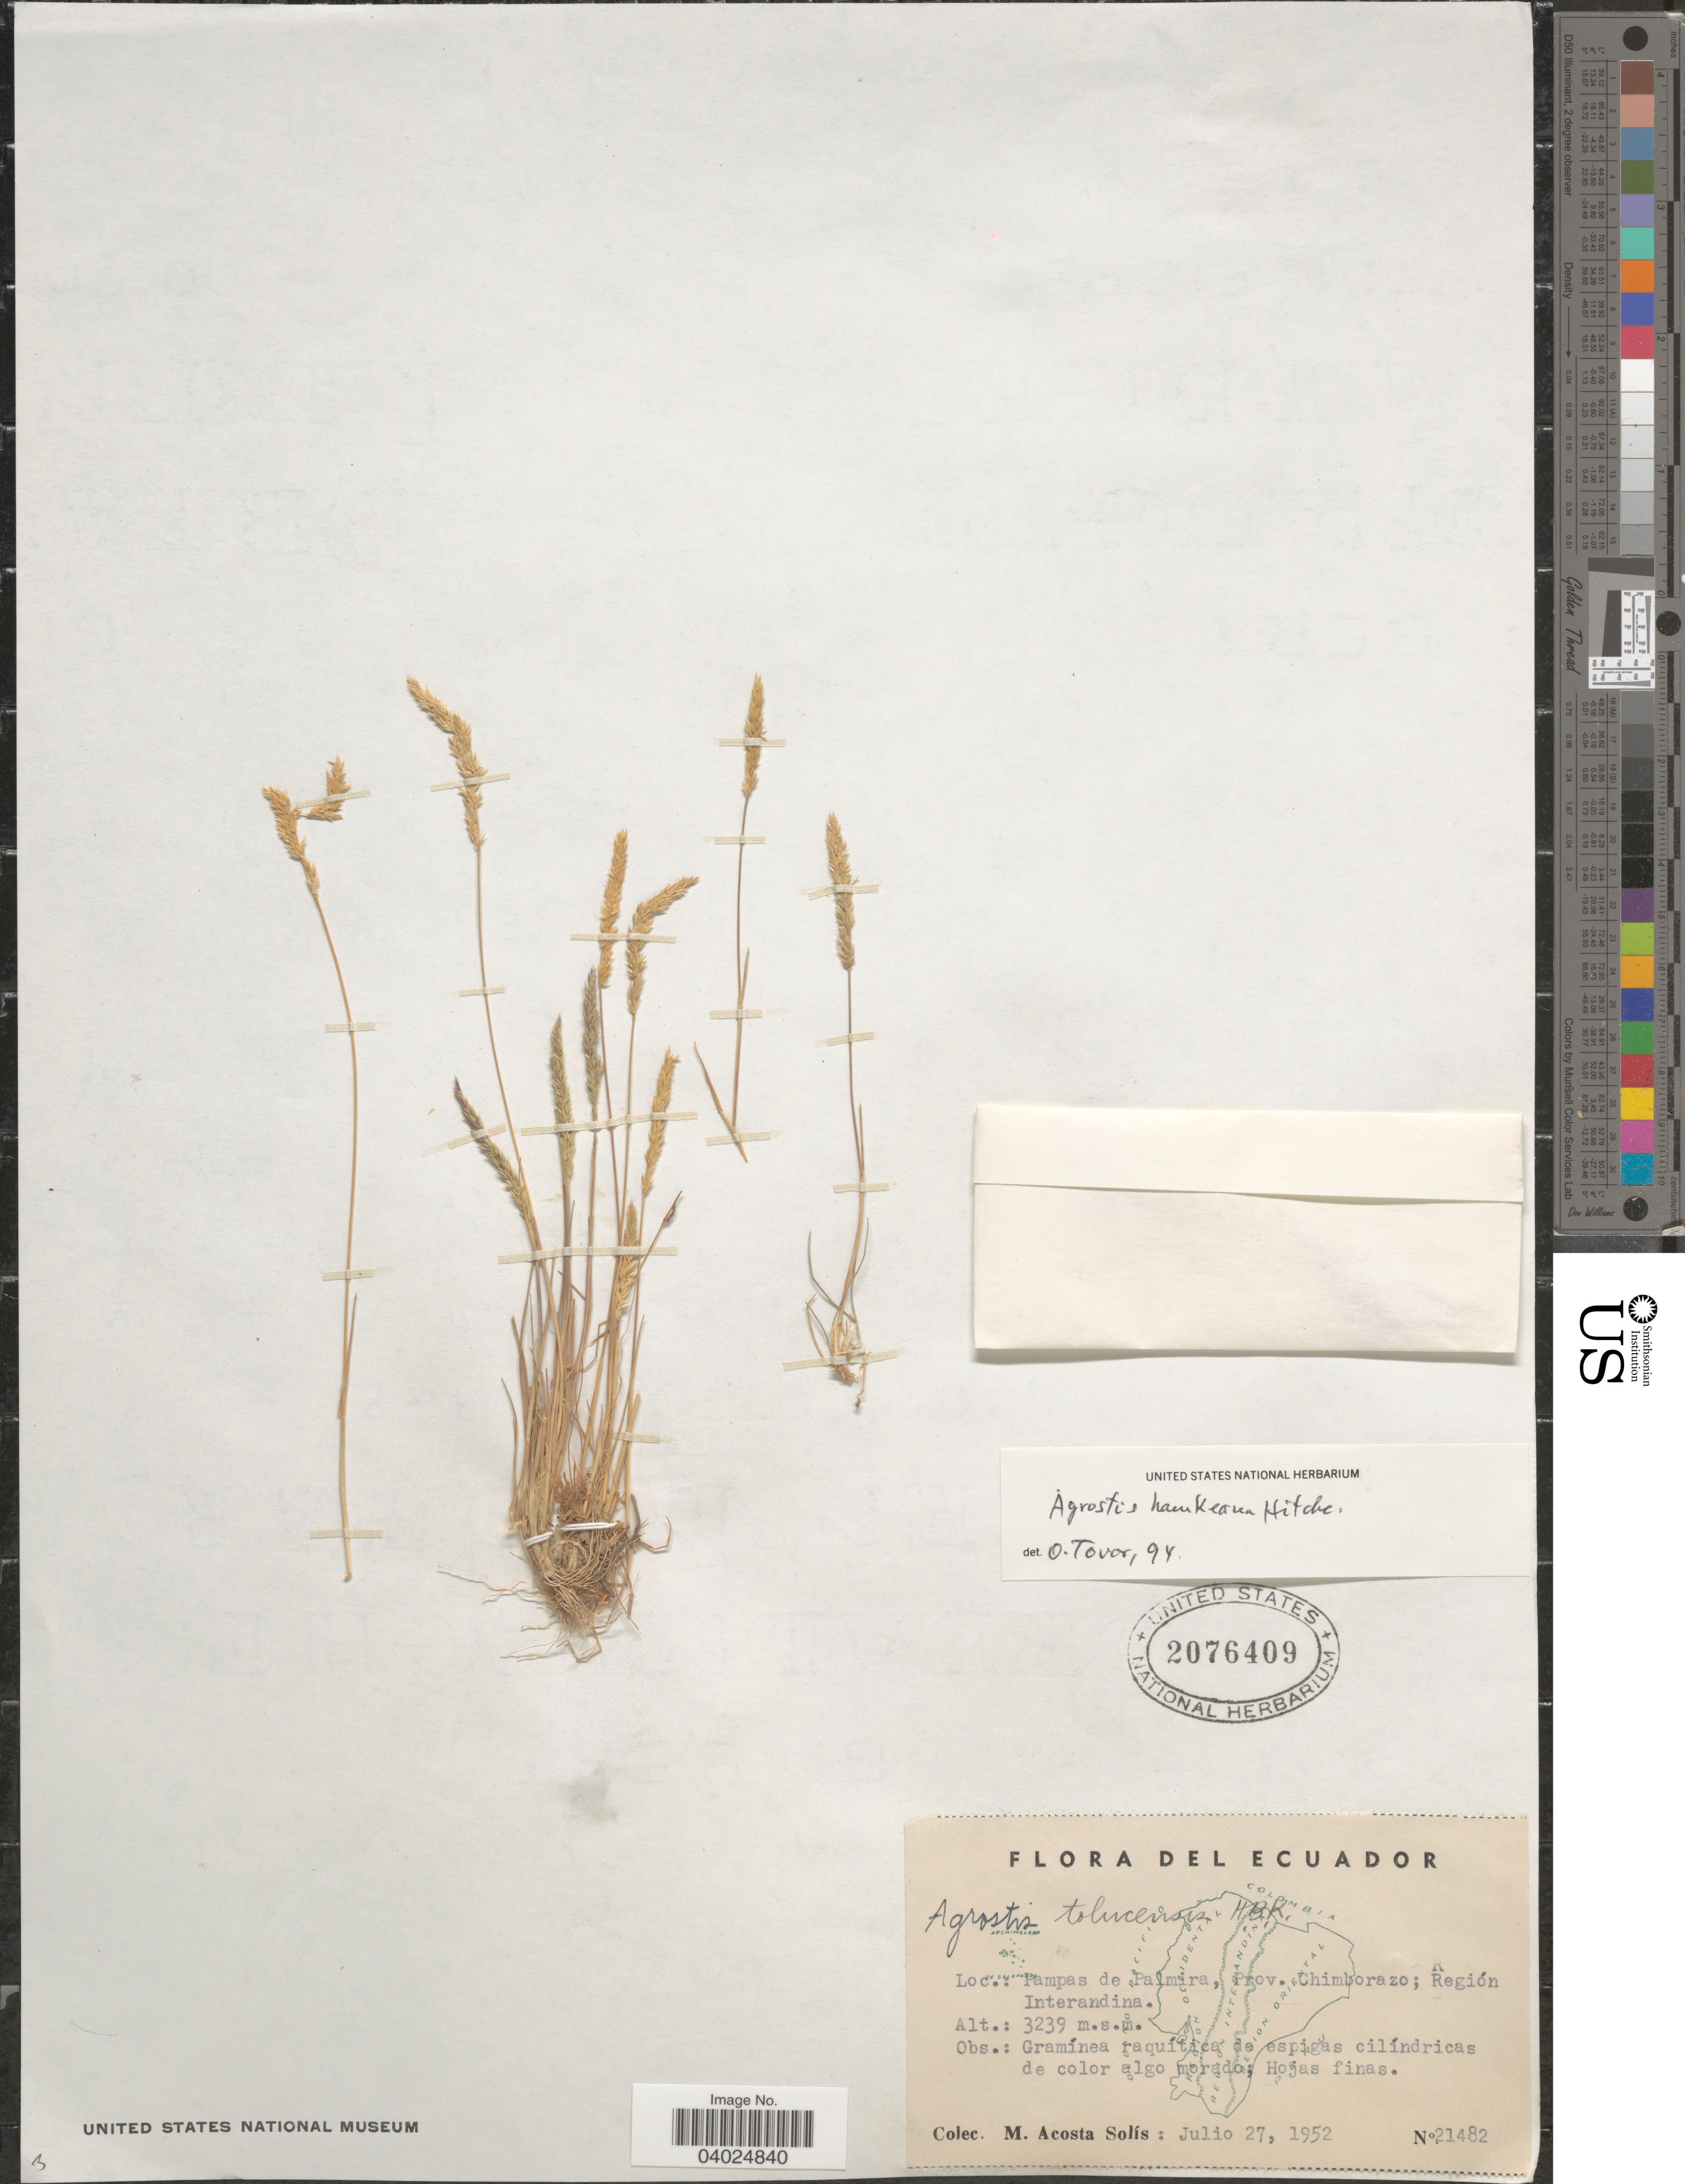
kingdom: Plantae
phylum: Tracheophyta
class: Liliopsida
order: Poales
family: Poaceae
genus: Agrostis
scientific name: Agrostis tolucensis Kunth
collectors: M. Acosta Solis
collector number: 21482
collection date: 1952-07-27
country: Ecuador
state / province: Chimborazo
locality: Pampas de Palmira; Región Interandina.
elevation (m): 3239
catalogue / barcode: US 2076409